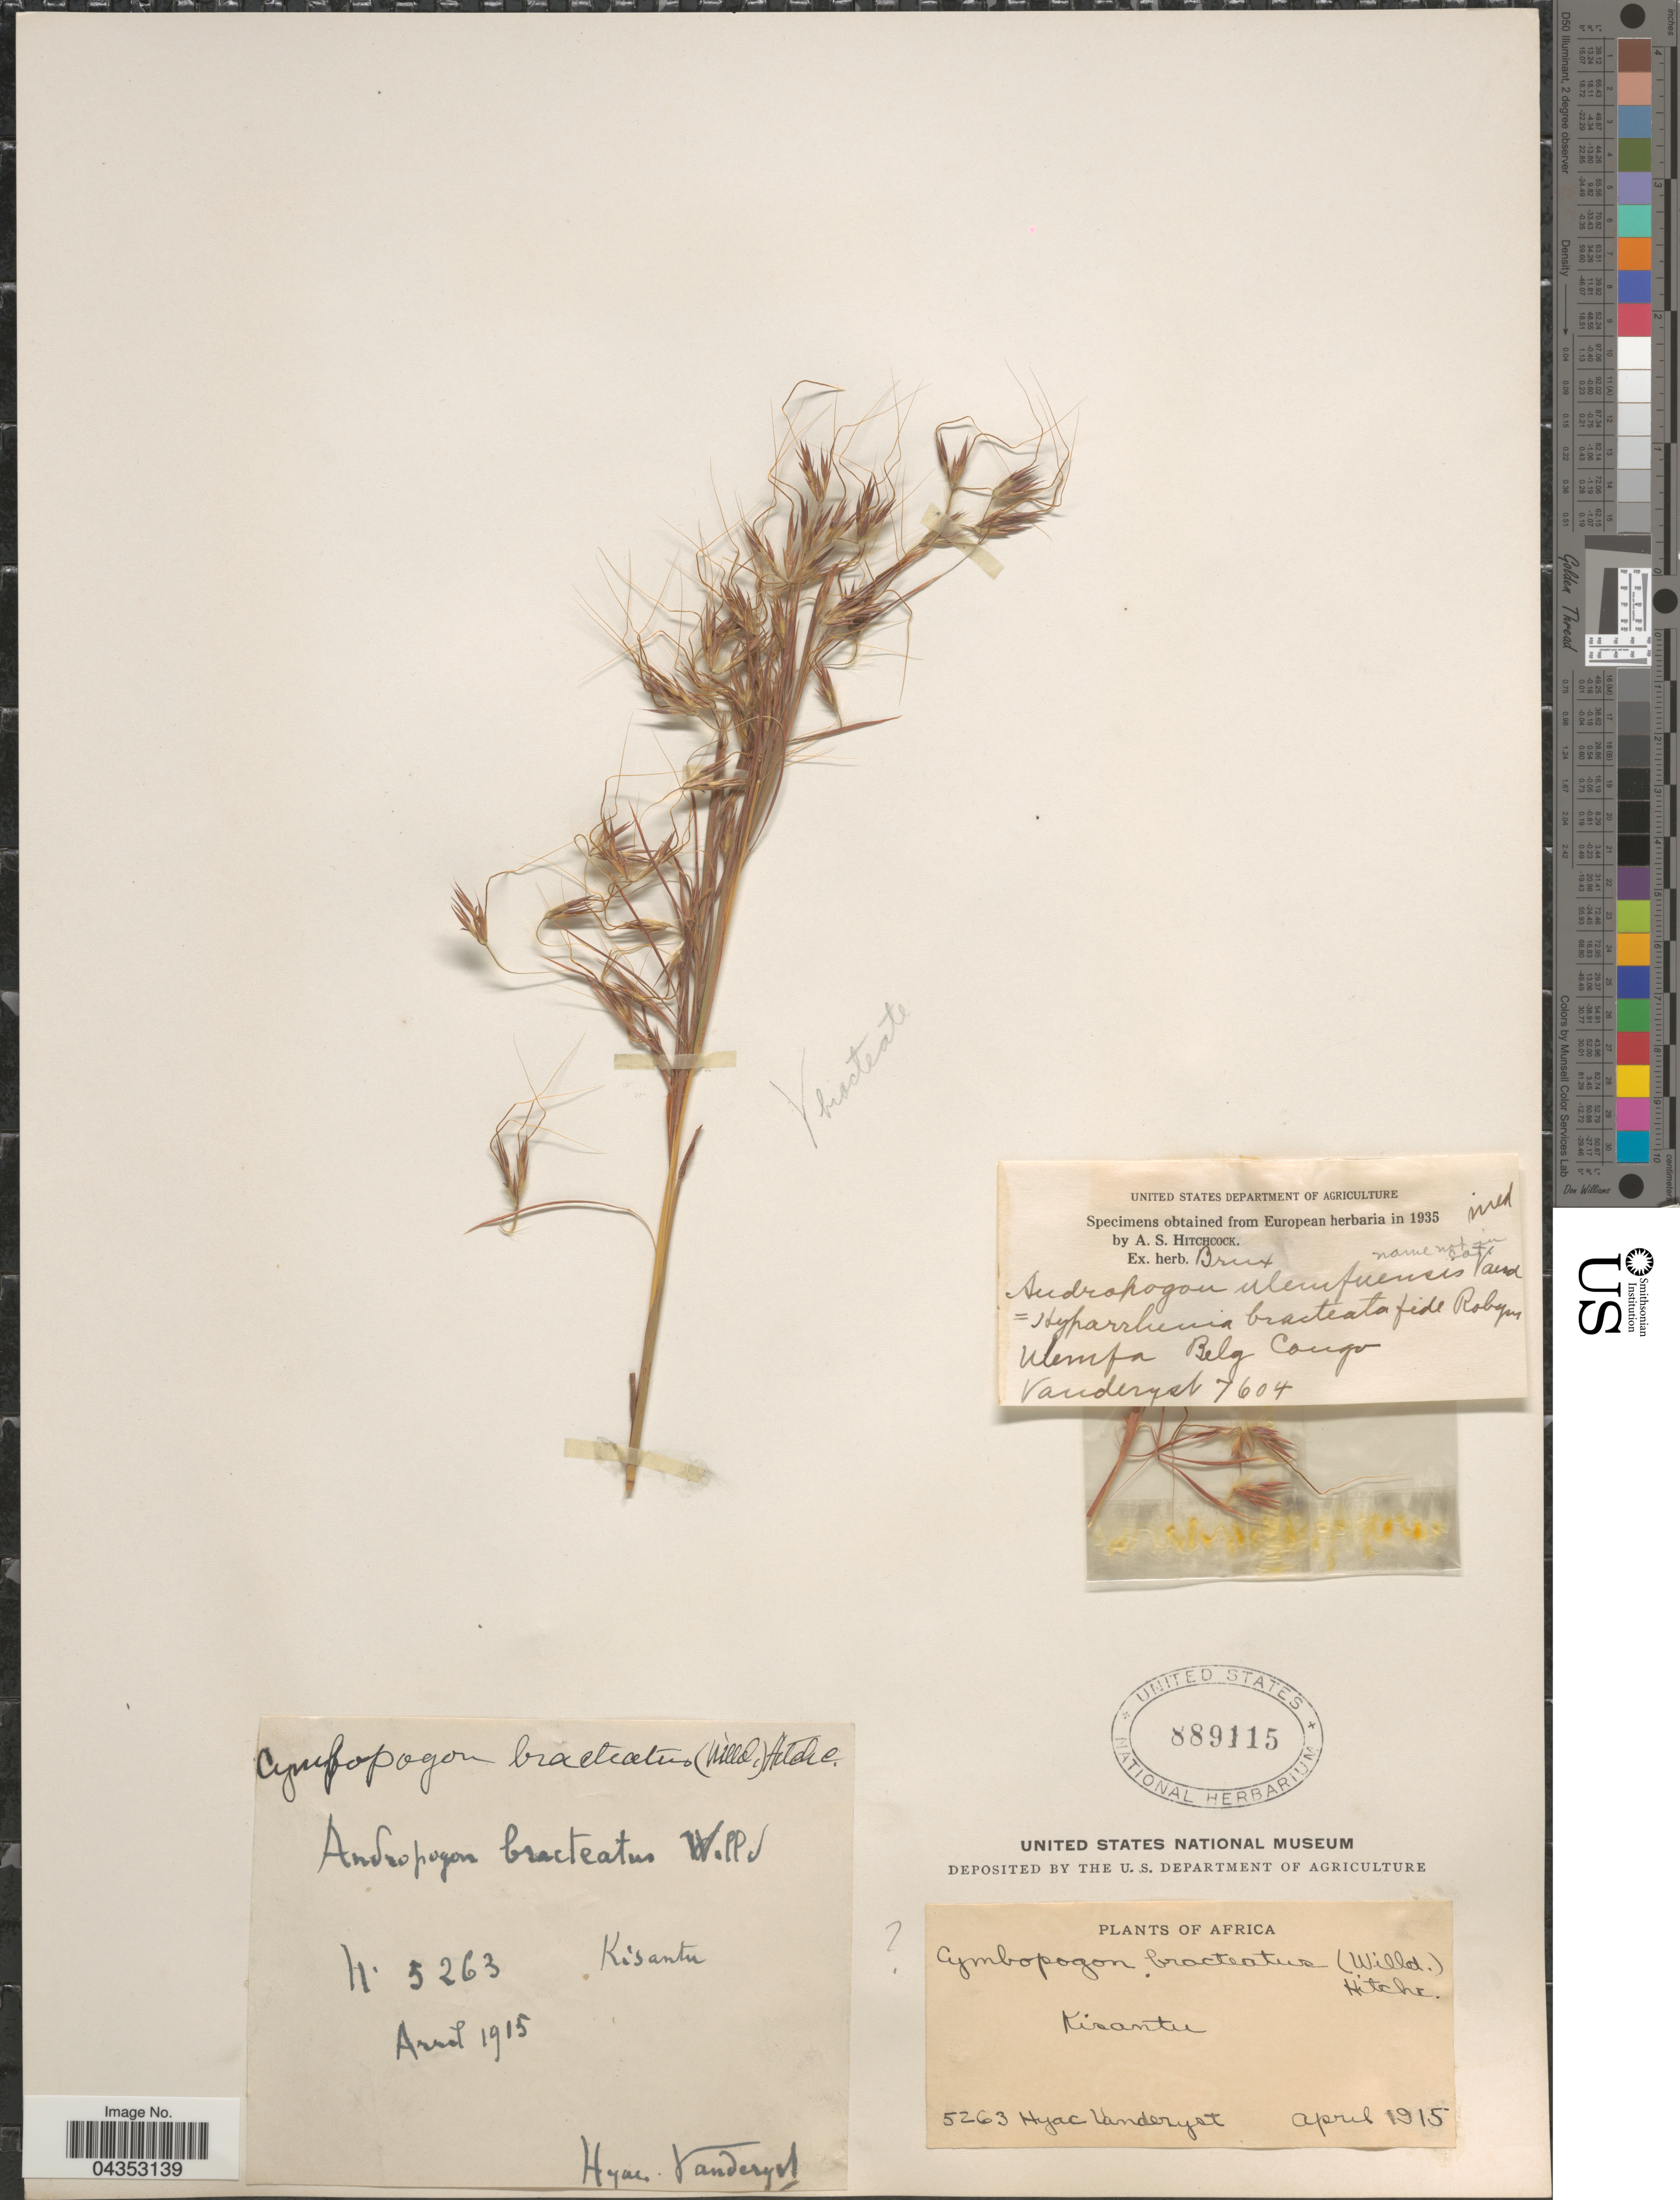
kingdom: Plantae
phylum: Tracheophyta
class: Liliopsida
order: Poales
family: Poaceae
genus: Hyparrhenia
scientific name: Hyparrhenia bracteata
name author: (Humb. & Bonpl.) Stapf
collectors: H. J. R. Vanderyst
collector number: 5263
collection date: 1915-04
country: Congo, Democratic Republic of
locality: Africa. Kisantu.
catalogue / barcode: US 889115-2